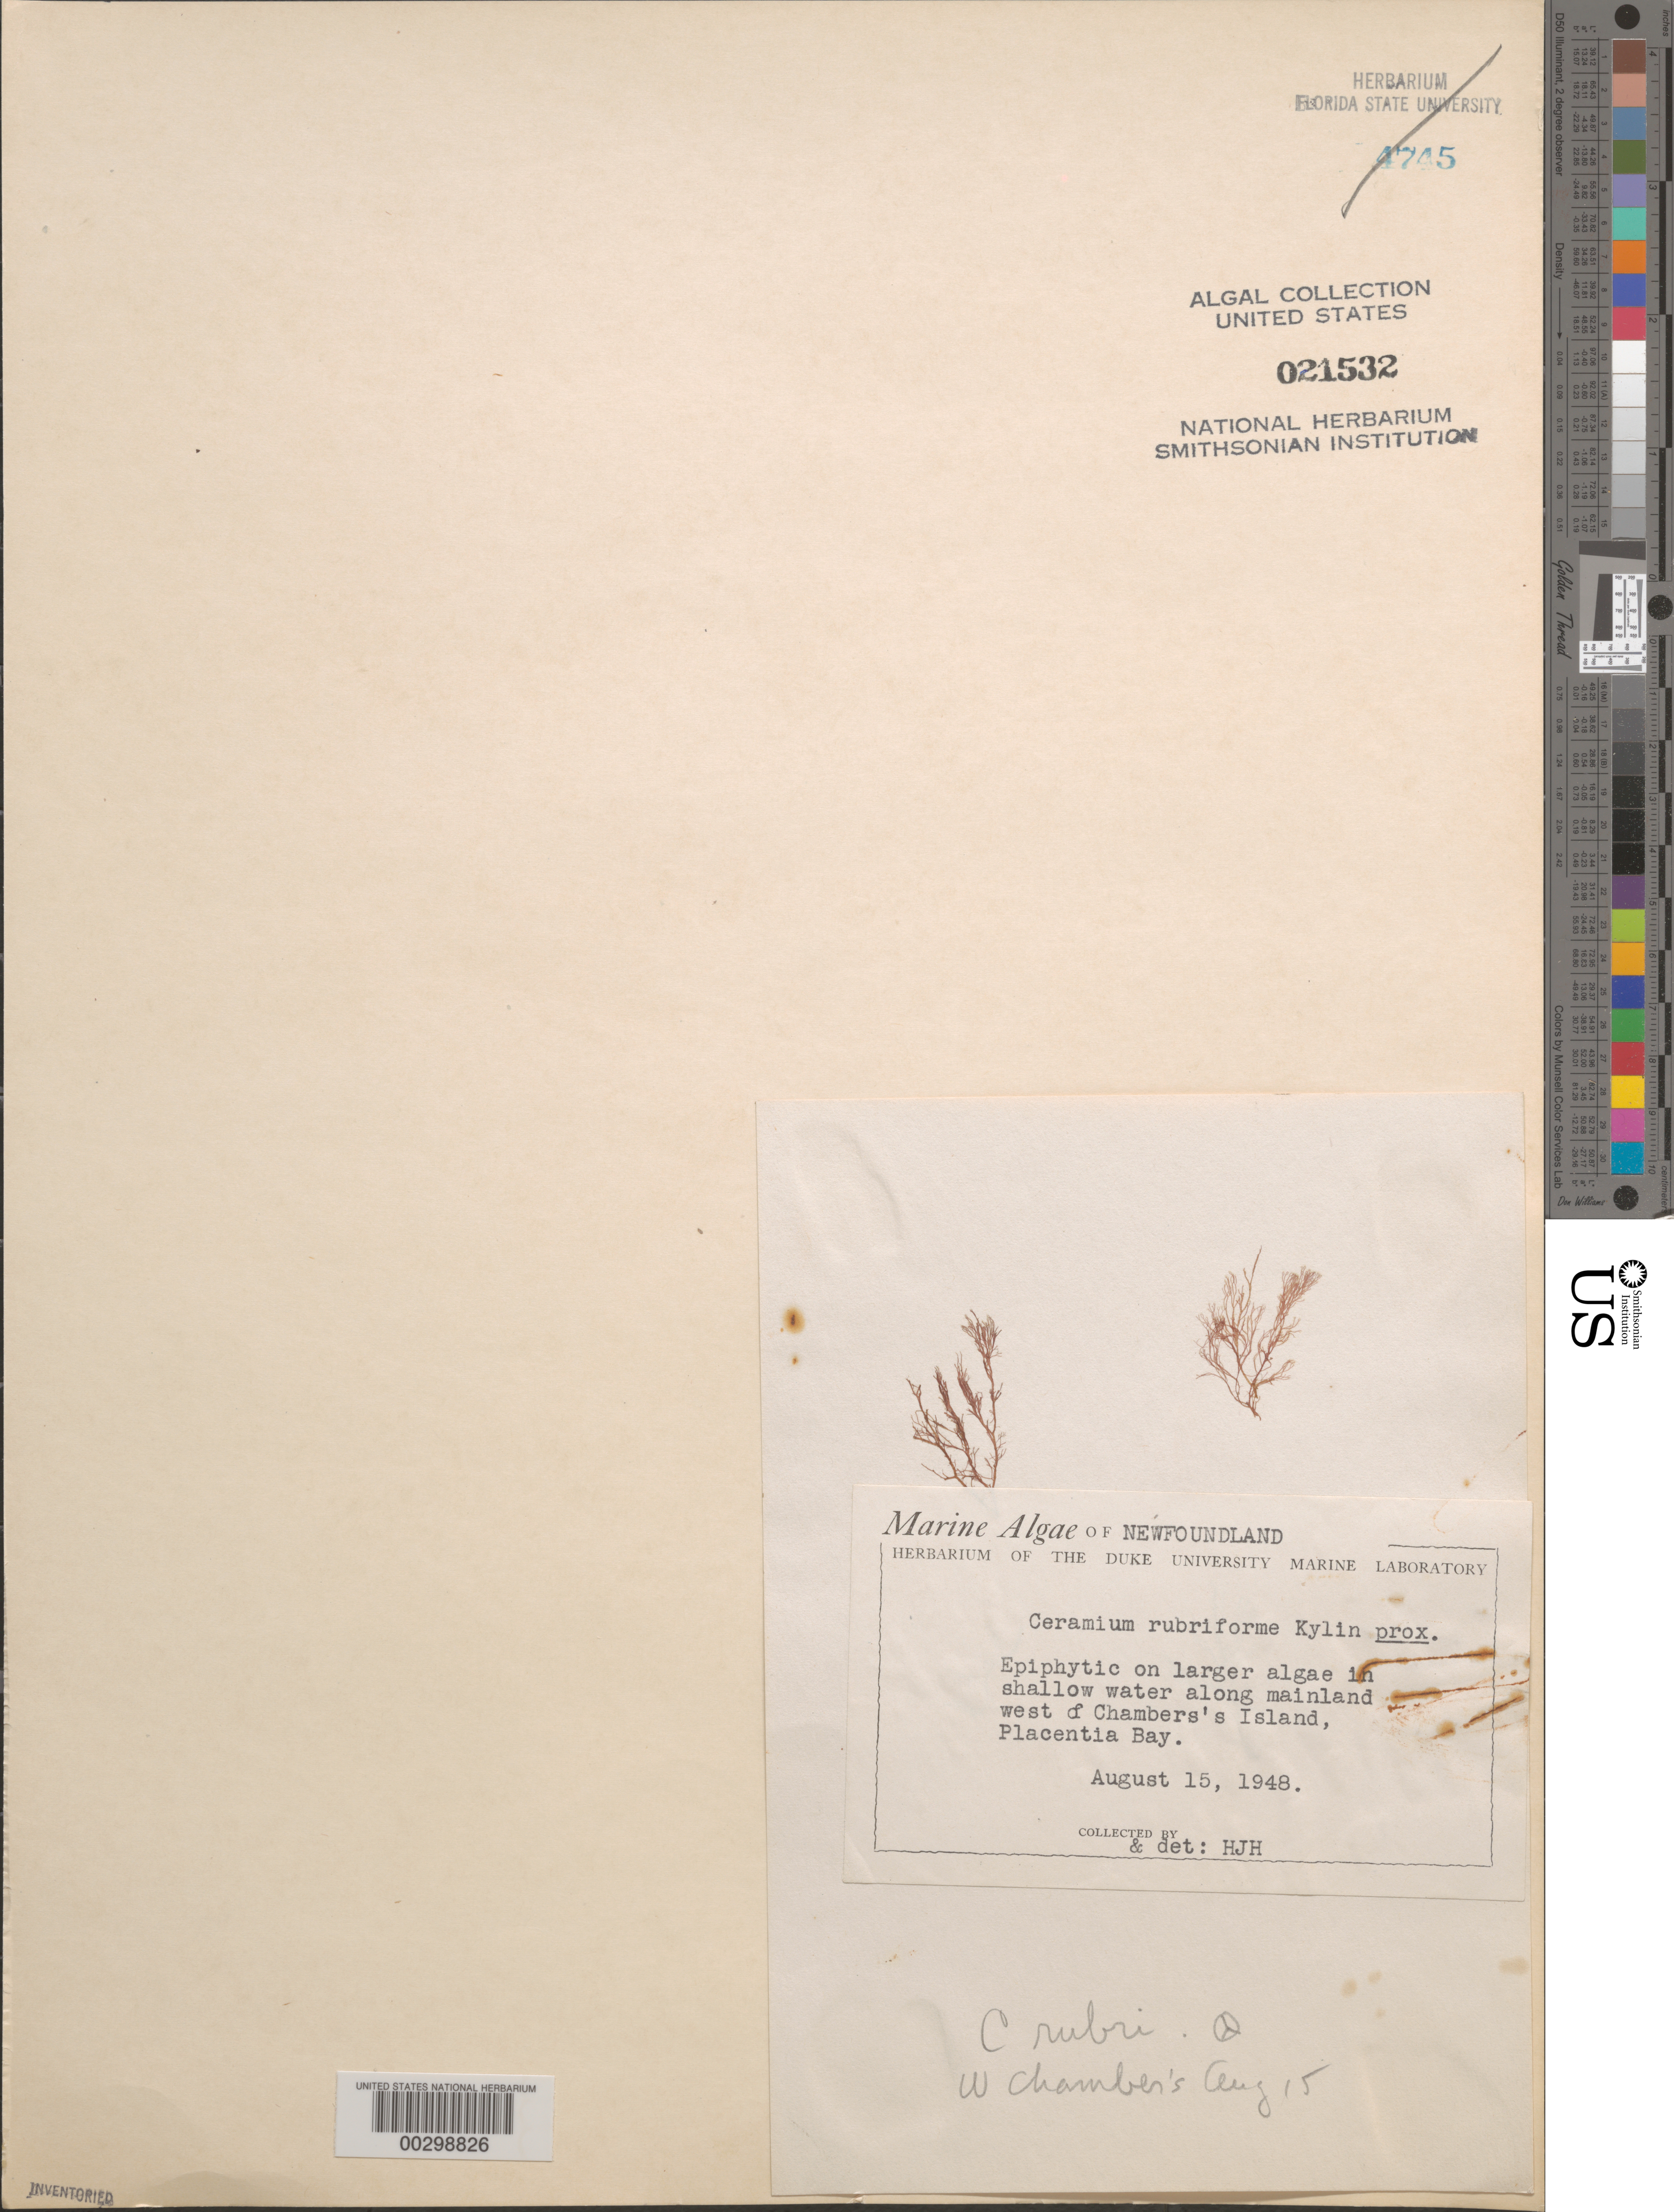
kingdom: Plantae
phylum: Rhodophyta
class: Florideophyceae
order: Ceramiales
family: Ceramiaceae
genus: Ceramium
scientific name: Ceramium arborescens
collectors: H. J. Humm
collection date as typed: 15 Aug 1948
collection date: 1948-08-15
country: Canada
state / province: Newfoundland and Labrador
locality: Placentia Bay, mainland west of Chamber's Island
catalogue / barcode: US 21532